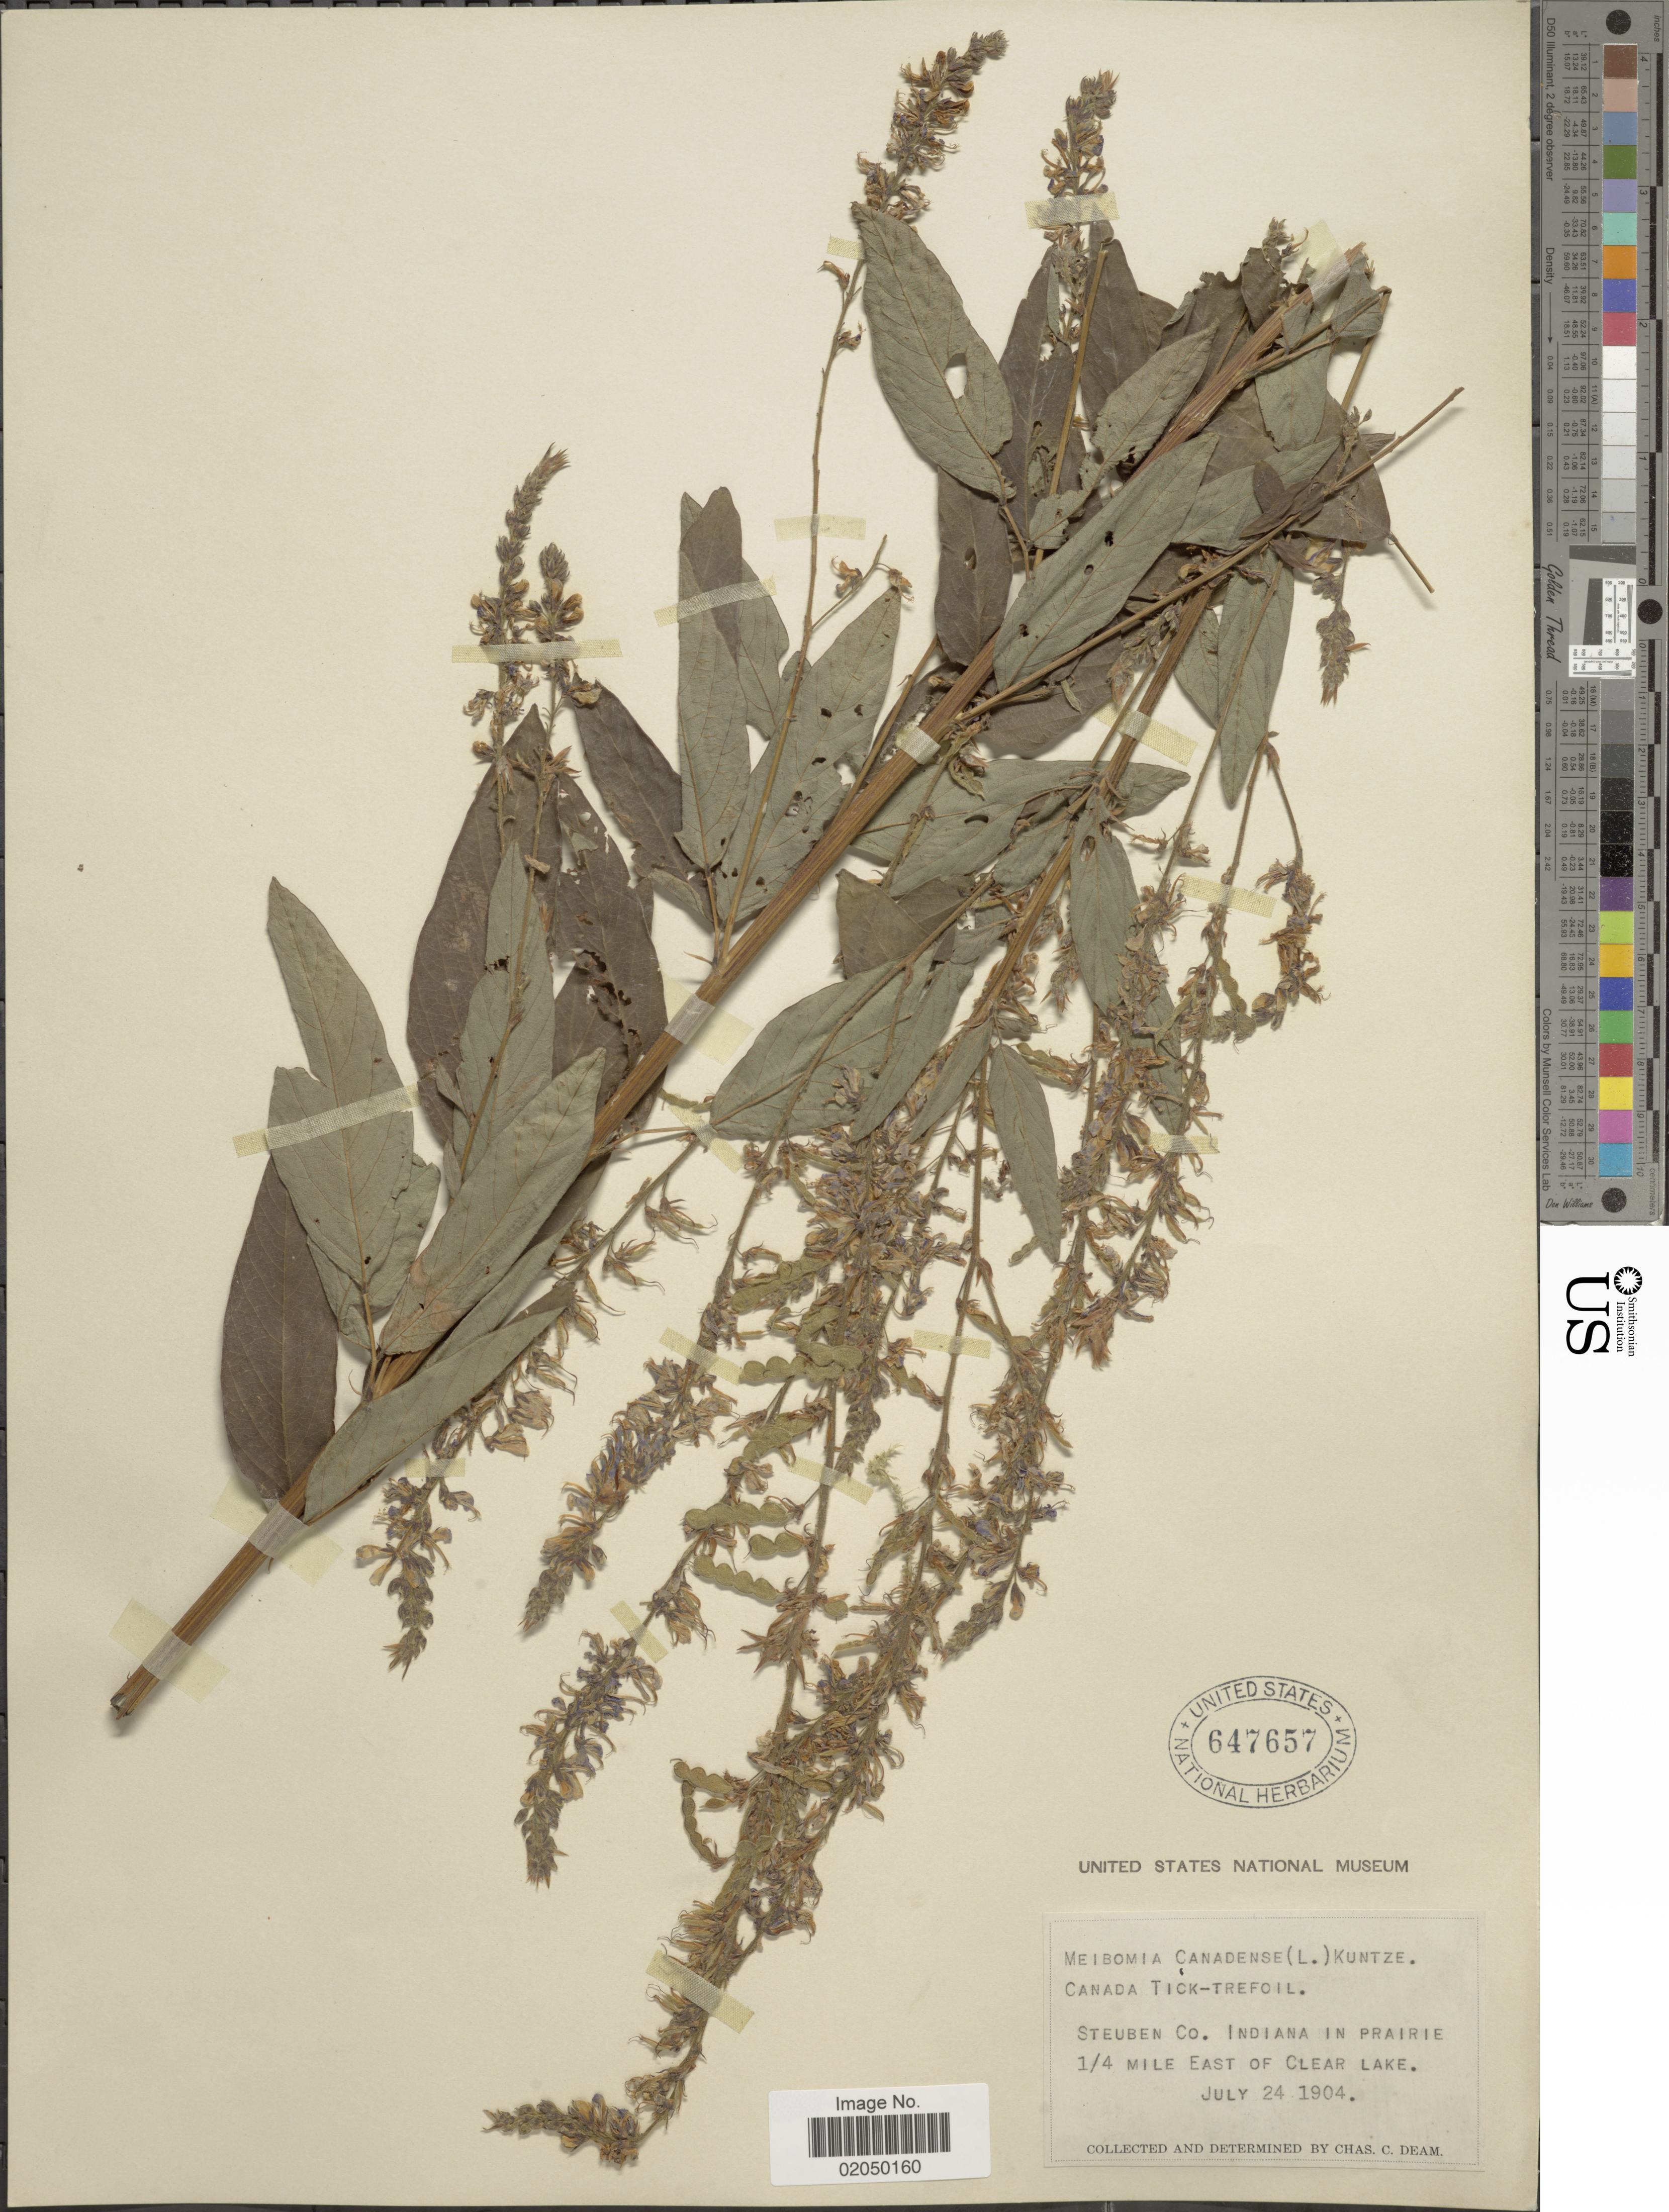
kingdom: Plantae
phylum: Tracheophyta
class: Magnoliopsida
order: Fabales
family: Fabaceae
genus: Desmodium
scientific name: Desmodium canadense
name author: (L.) DC.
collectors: C. C. Deam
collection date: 1904-07-24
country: United States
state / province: Indiana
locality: Steuben Co. Indiana in prairie 1/4 mile east of Clear Lake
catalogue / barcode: US 647657